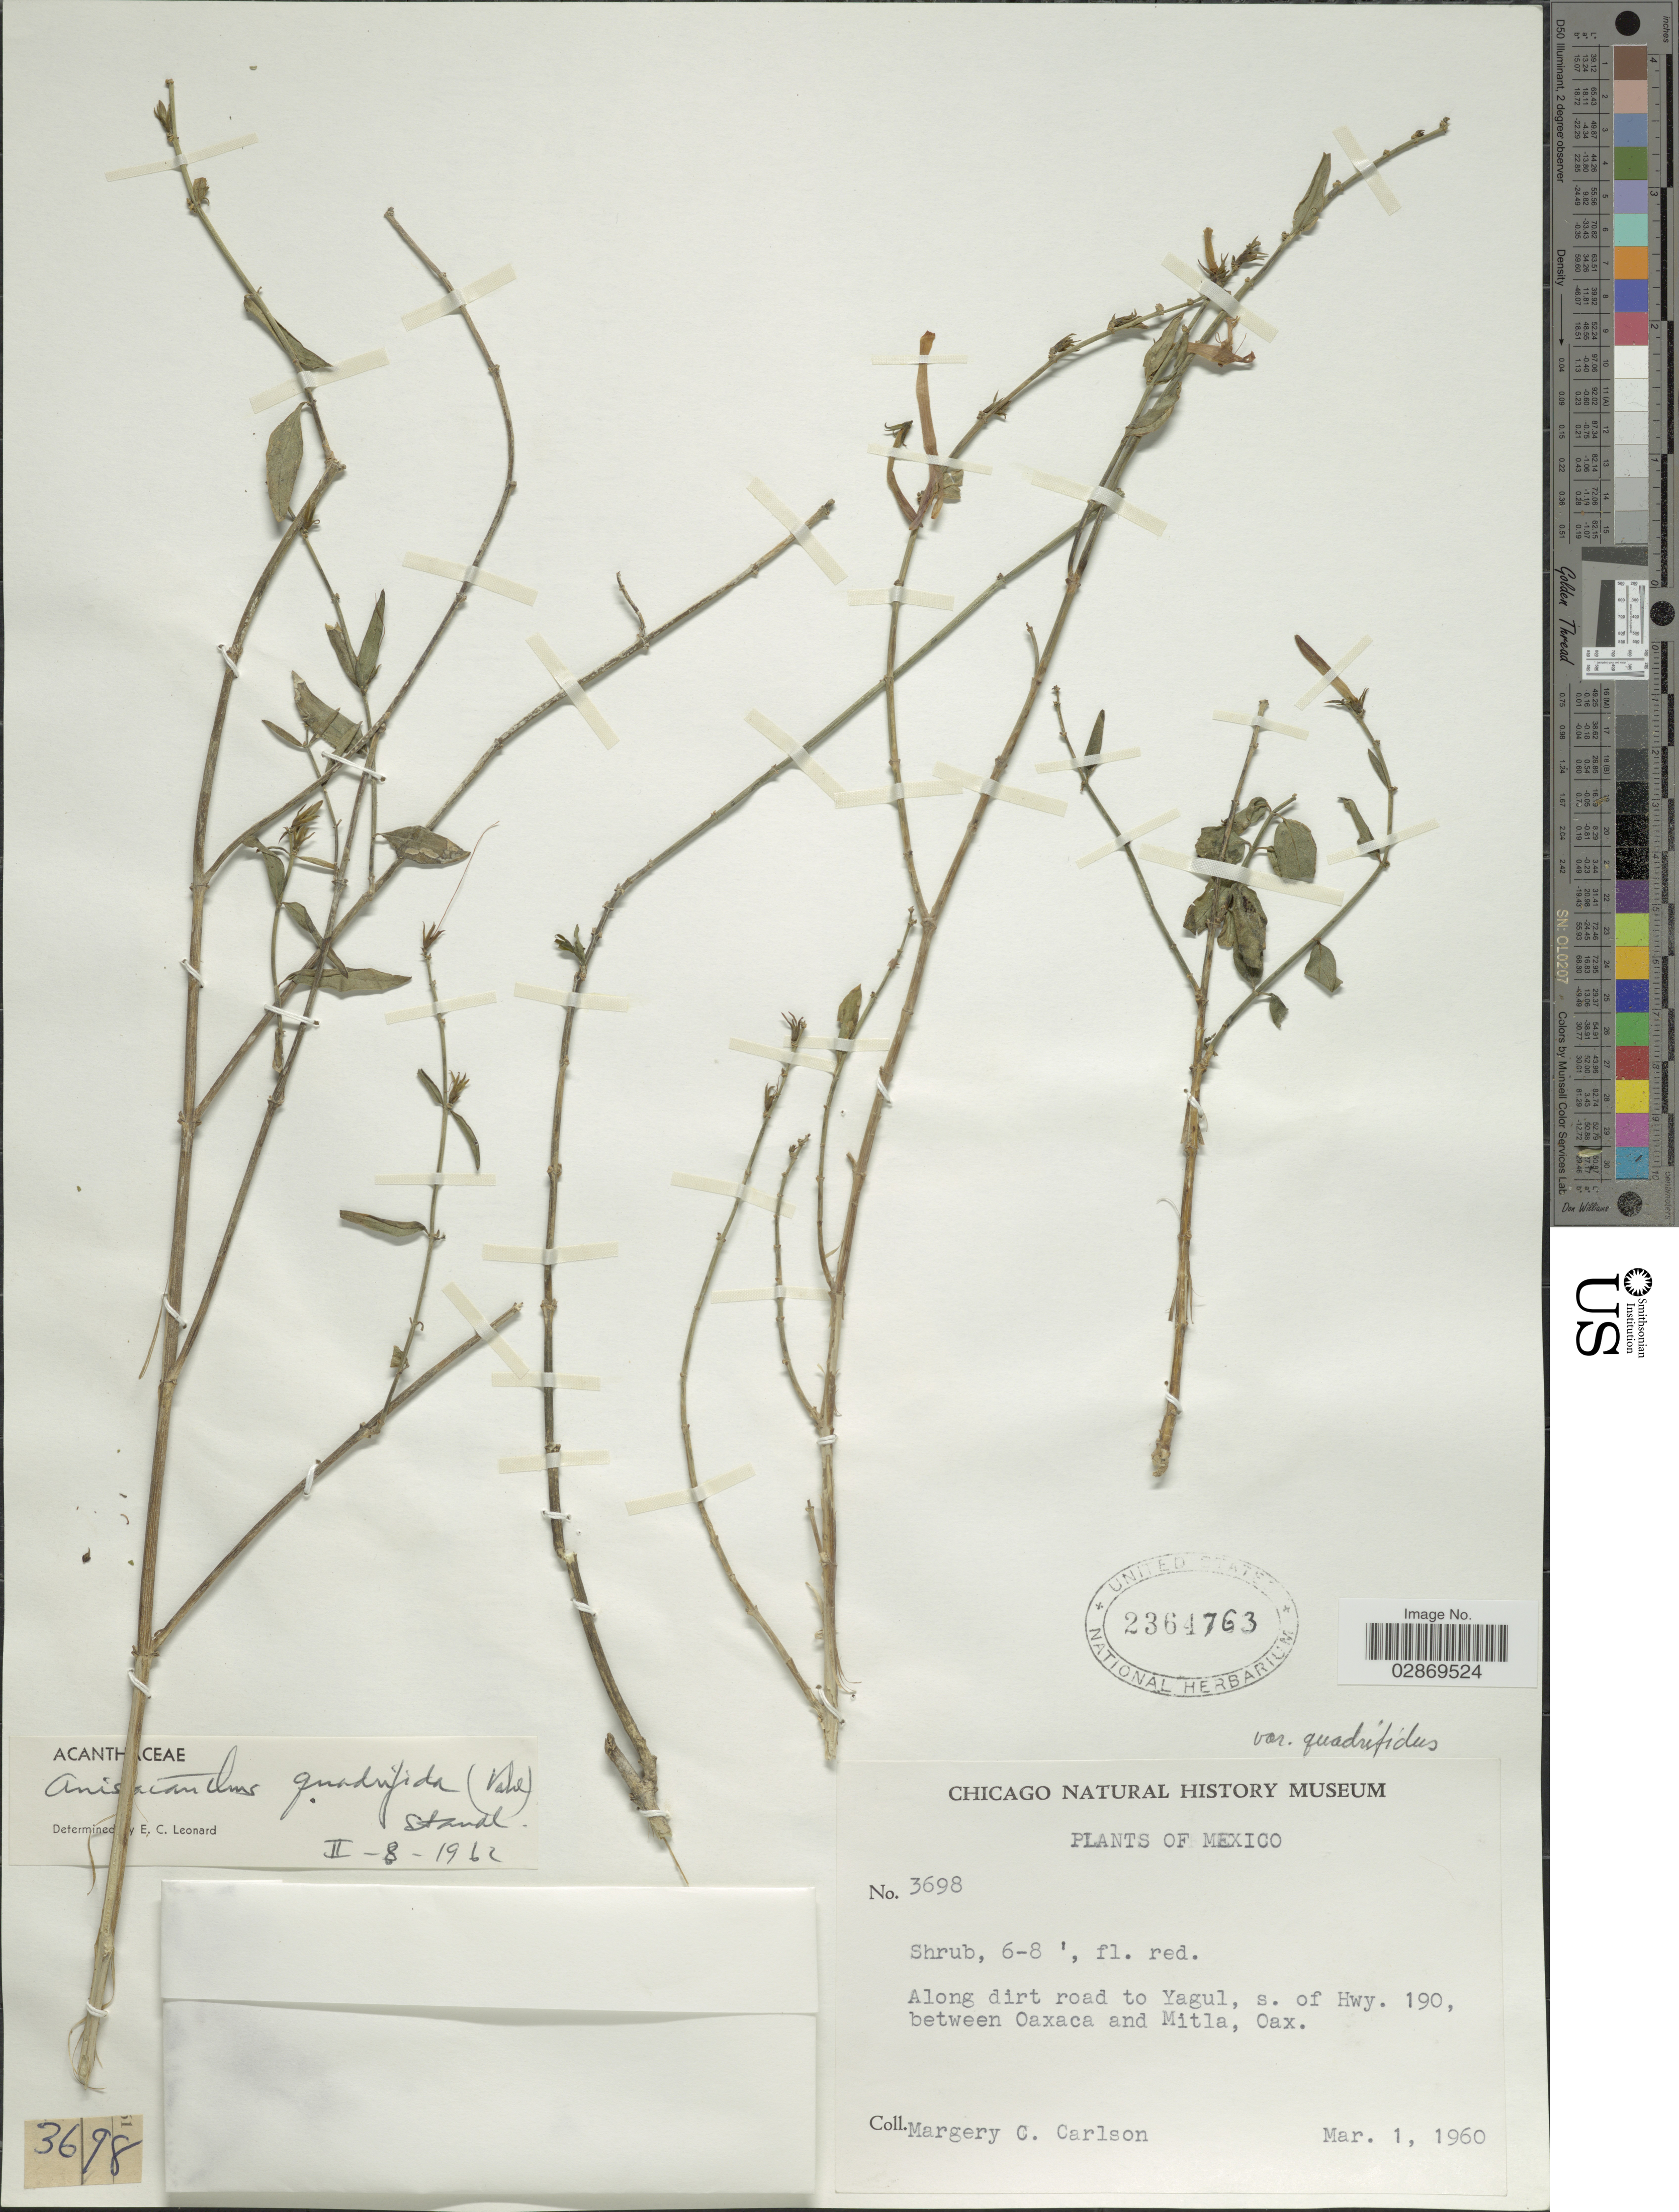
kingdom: Plantae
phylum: Tracheophyta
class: Magnoliopsida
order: Lamiales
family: Acanthaceae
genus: Anisacanthus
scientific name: Anisacanthus quadrifidus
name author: (Vahl) Nees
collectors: M. C. Carlson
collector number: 3698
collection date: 1960-03-01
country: Mexico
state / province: Oaxaca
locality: Along dirt road to Yagul, s. of Hwy. 190, between Oaxaca and Mitla, Oax.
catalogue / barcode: US 2364763